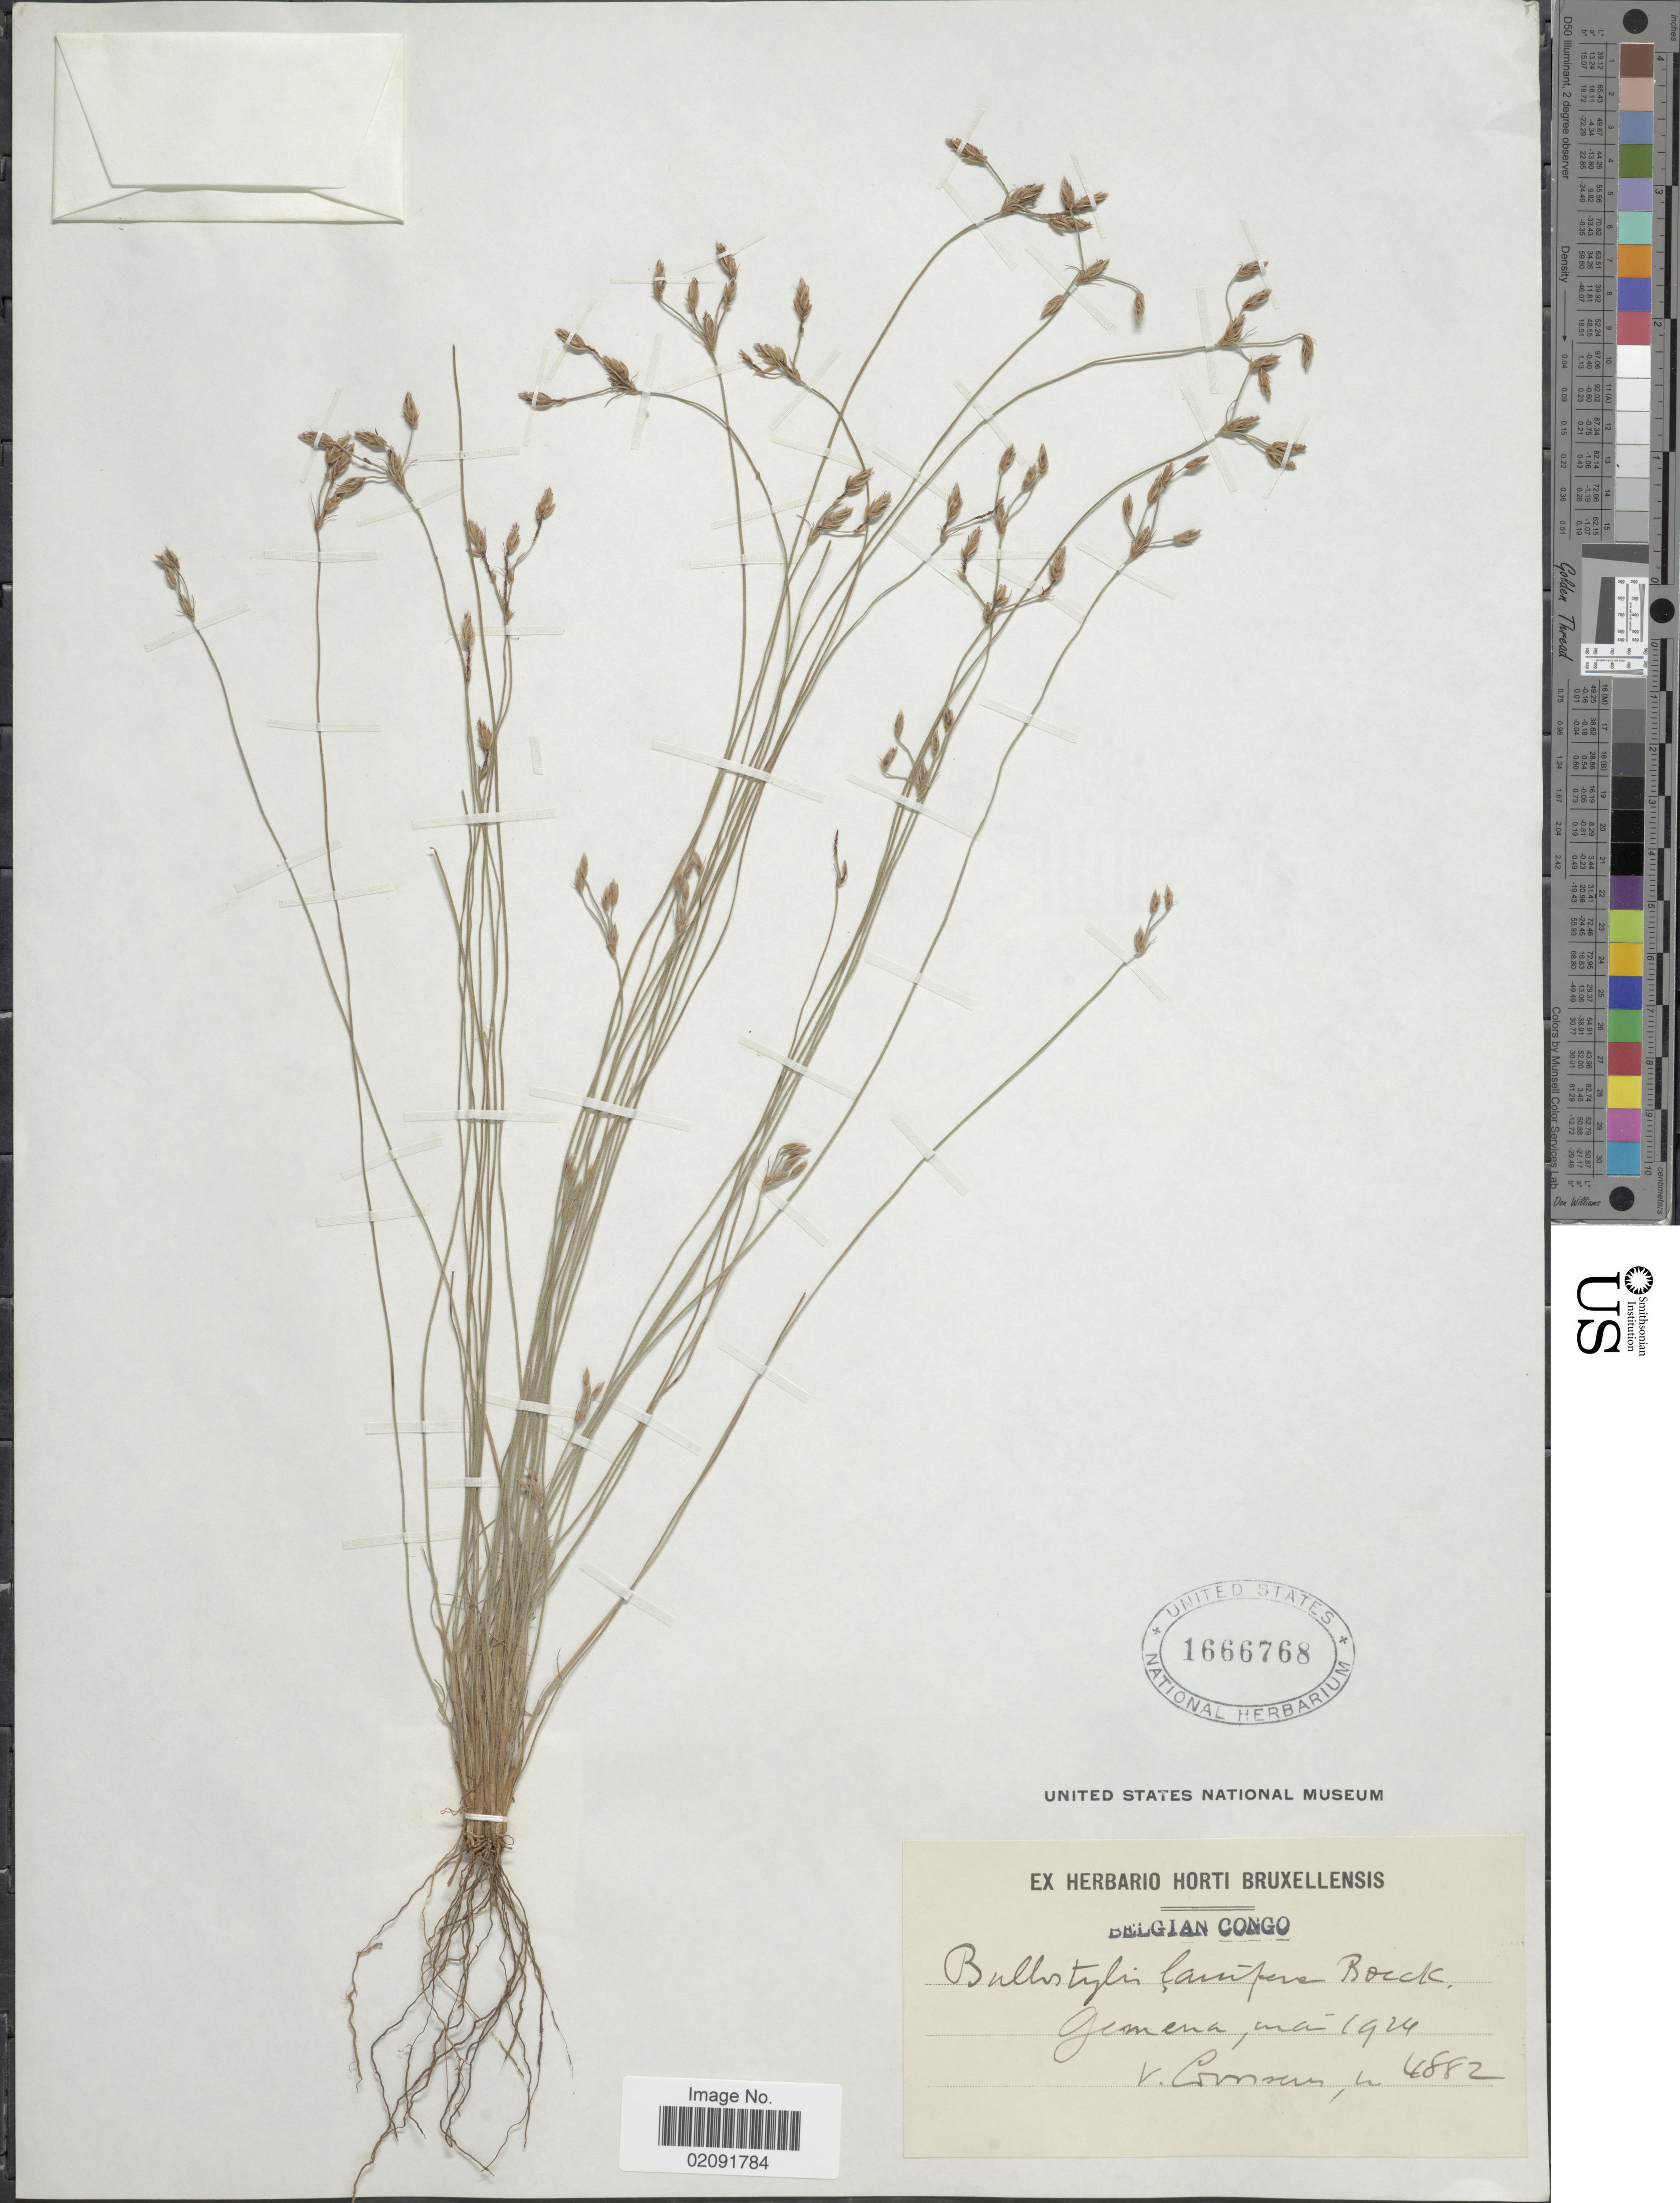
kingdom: Plantae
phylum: Tracheophyta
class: Liliopsida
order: Poales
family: Cyperaceae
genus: Bulbostylis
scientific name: Bulbostylis lanifera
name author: (Boeckeler) Kük.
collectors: V. Goossens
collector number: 4882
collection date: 1924-05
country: Congo, Democratic Republic of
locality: Gemena. Belgian Congo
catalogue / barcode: US 1666768